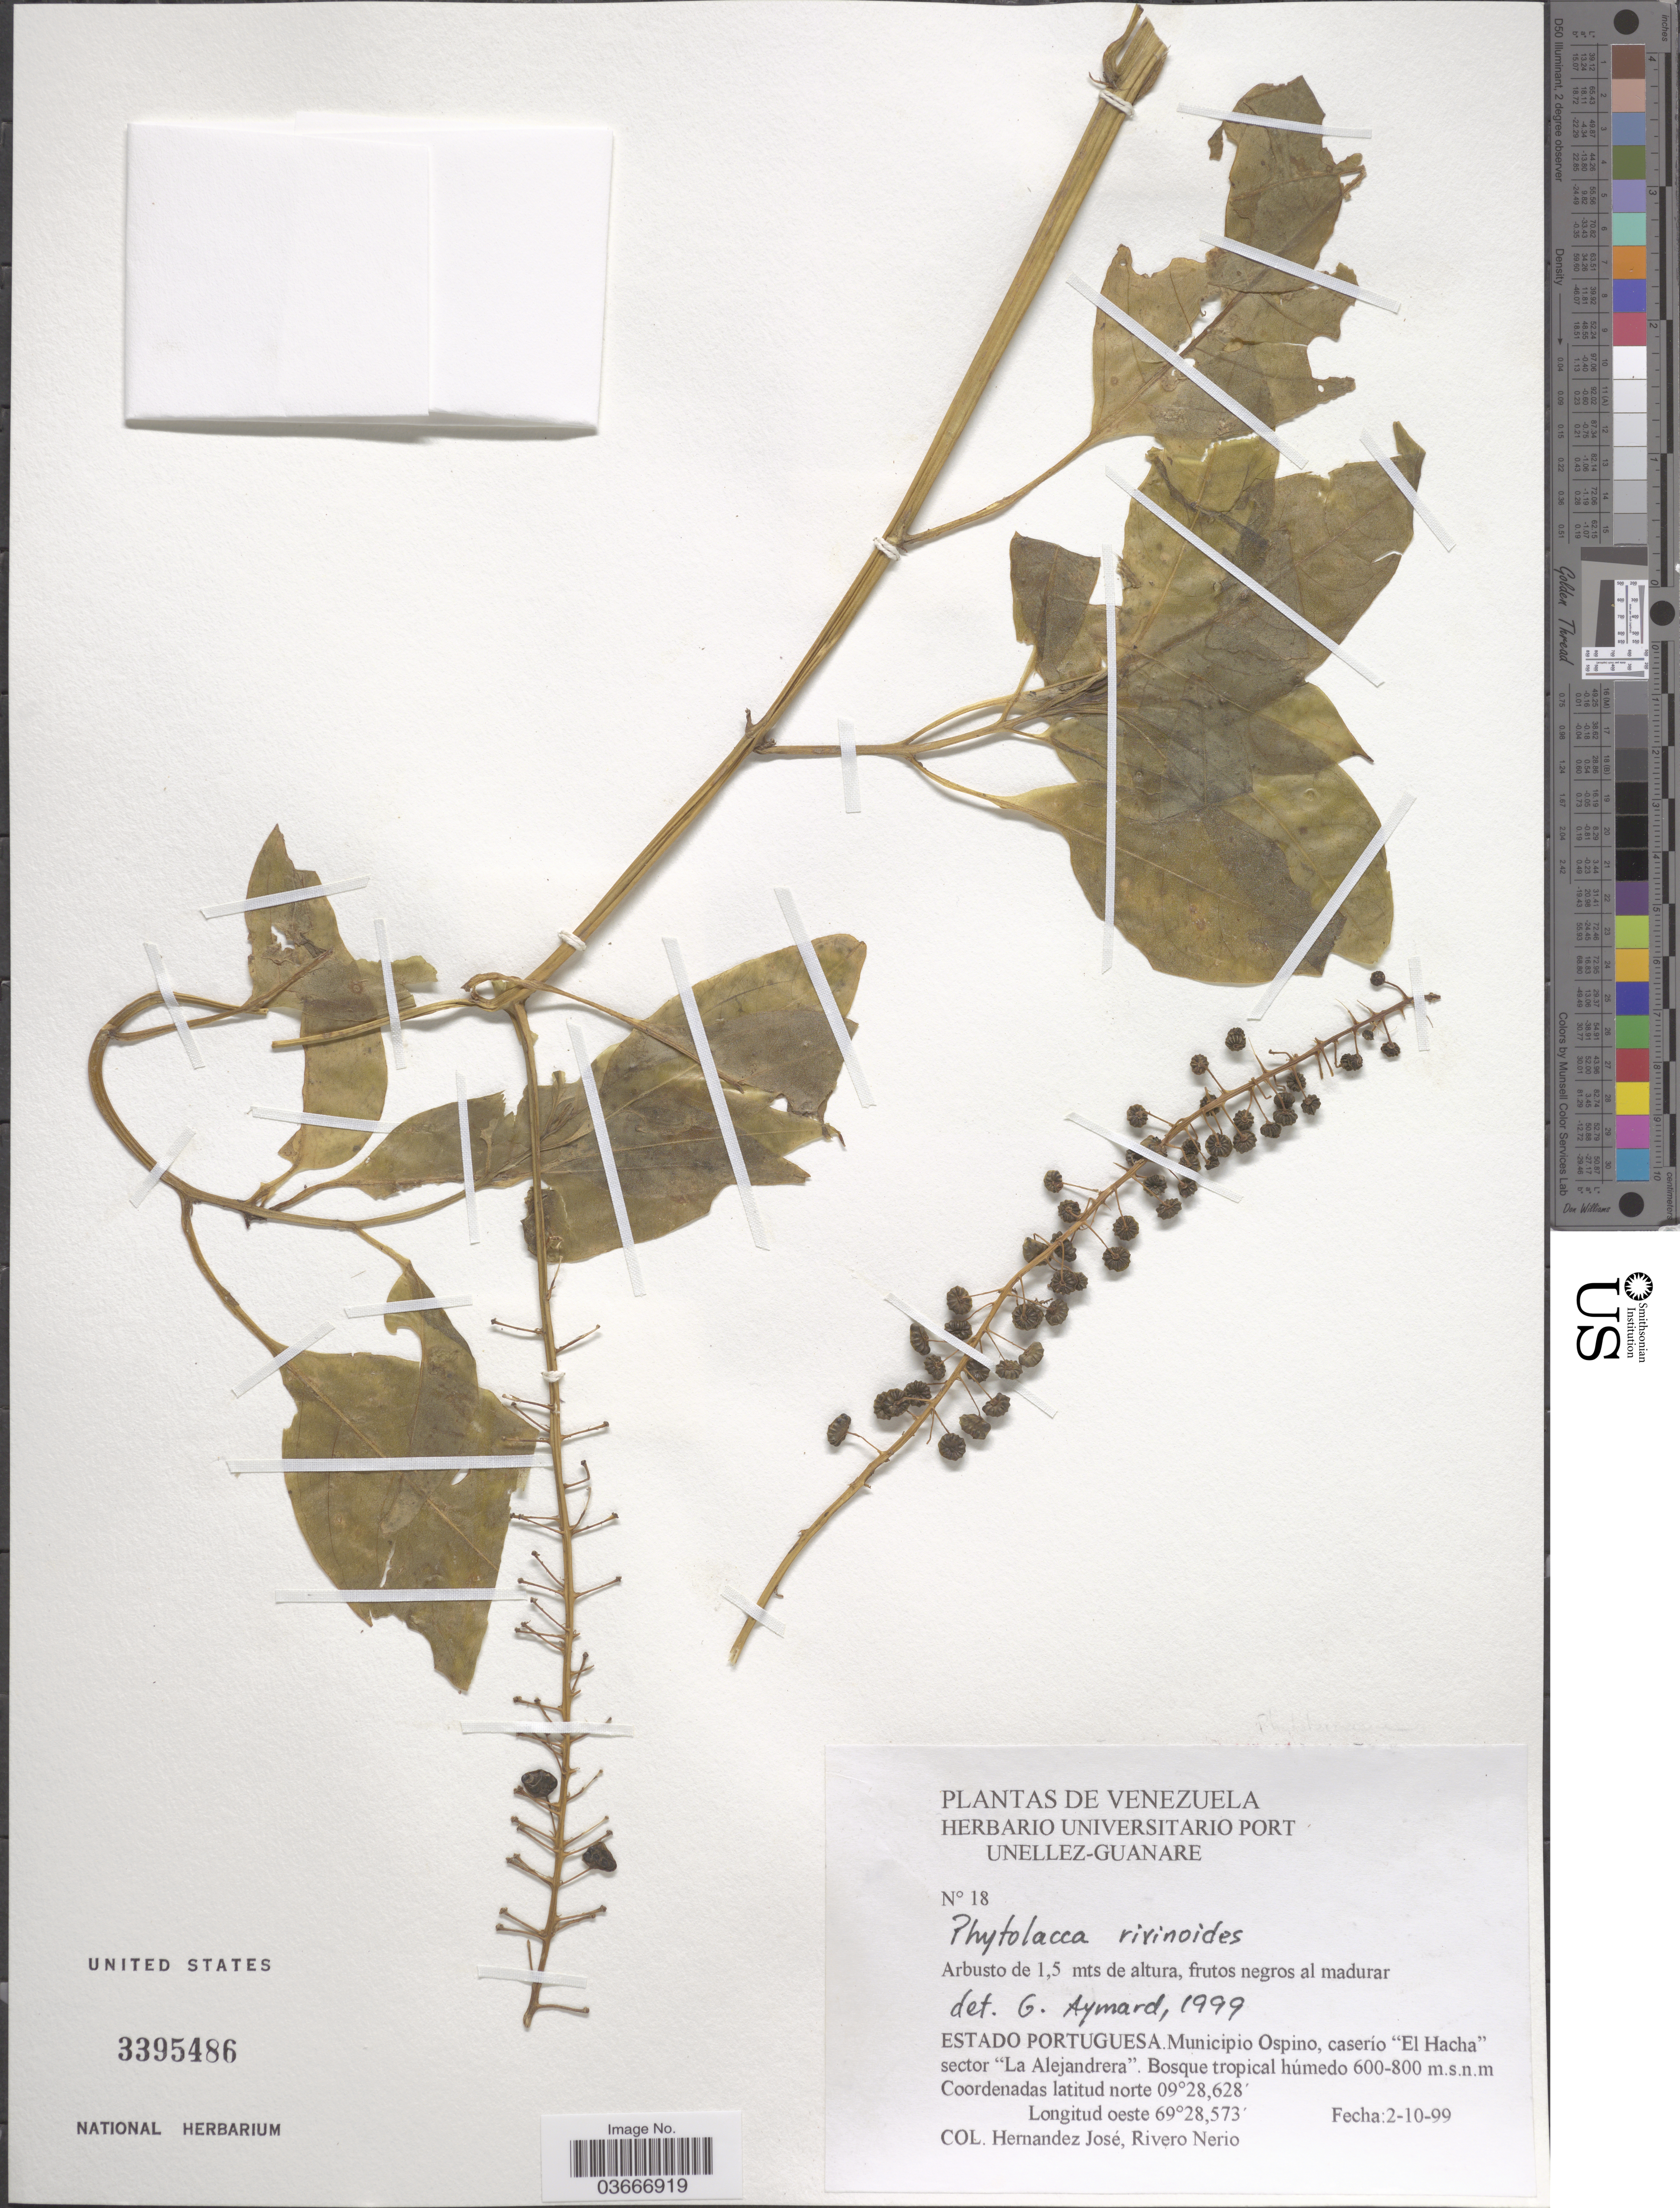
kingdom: Plantae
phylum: Tracheophyta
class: Magnoliopsida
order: Caryophyllales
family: Phytolaccaceae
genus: Phytolacca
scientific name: Phytolacca rivinoides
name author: Kunth & C.D. Bouché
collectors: R. N. Hernandez Jose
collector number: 18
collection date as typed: Transcribed d/m/y: 2/10/99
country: Venezuela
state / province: Portuguesa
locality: Municipio Ospino, caserio "El Hacha" sector "La Alejandrera".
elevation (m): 600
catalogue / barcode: US 3395486